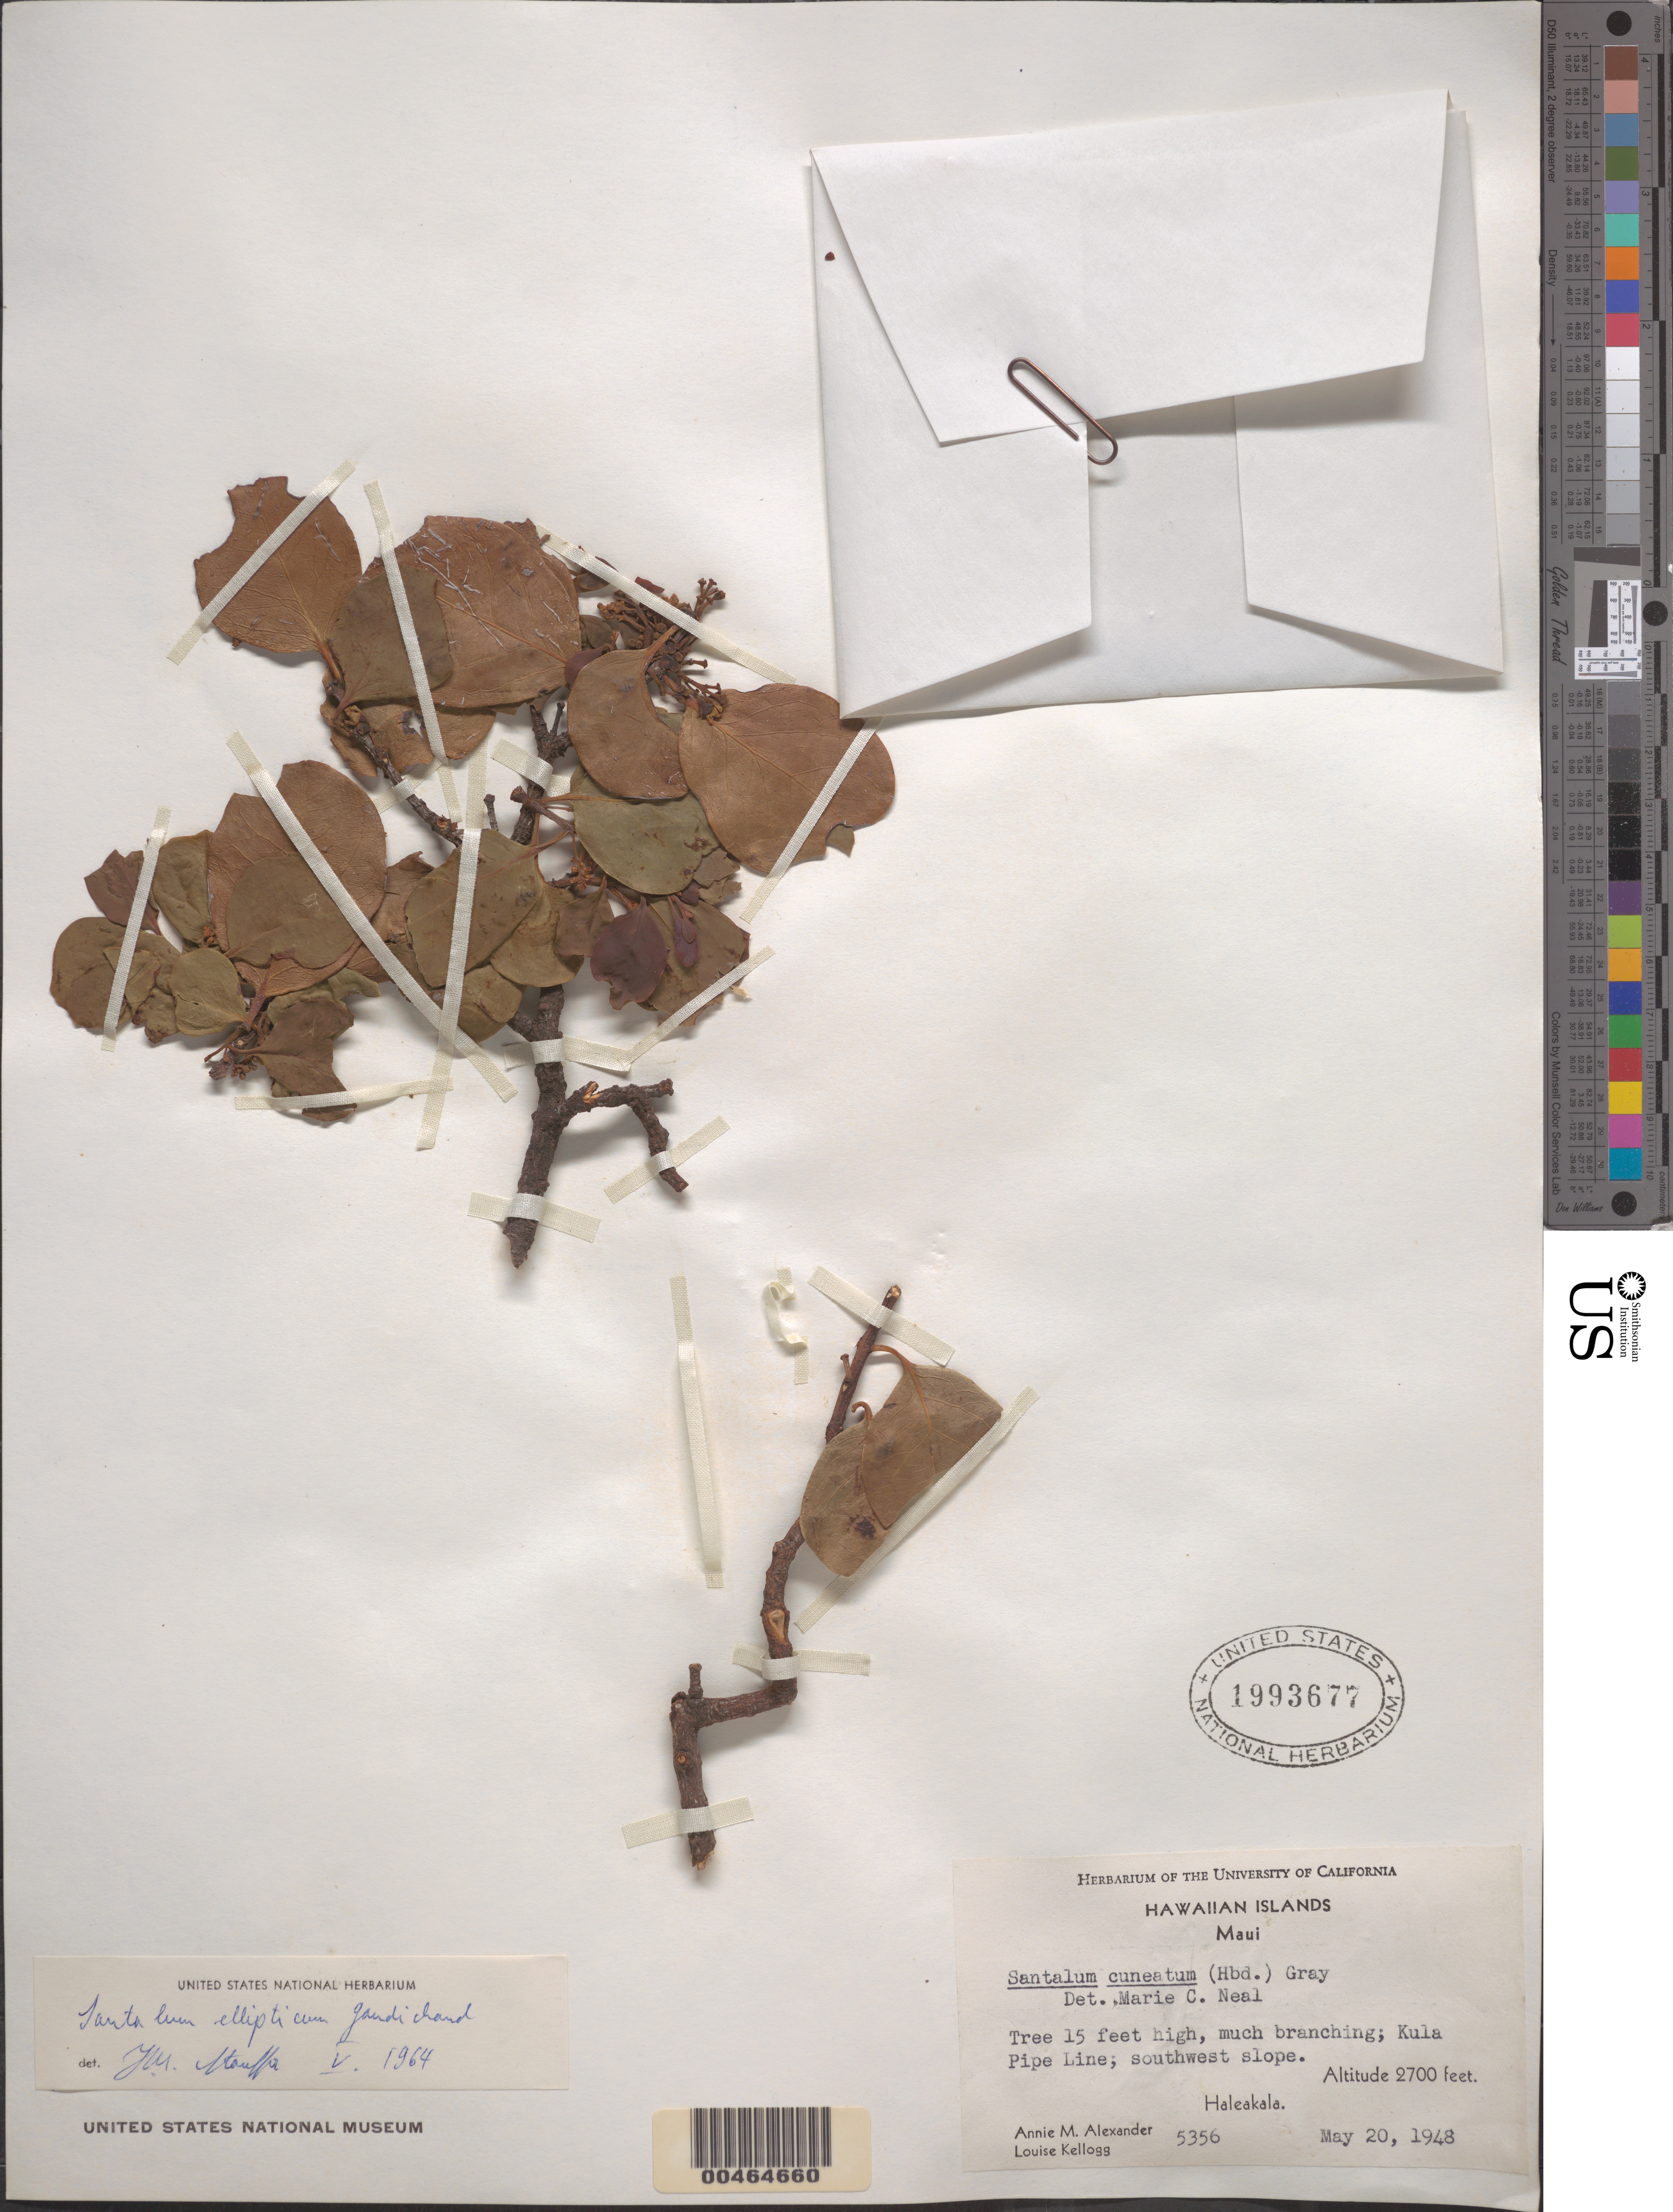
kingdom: Plantae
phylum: Tracheophyta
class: Magnoliopsida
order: Santalales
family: Santalaceae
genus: Santalum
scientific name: Santalum ellipticum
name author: Gaudich.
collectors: A. M. Alexander & L. Kellogg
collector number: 5356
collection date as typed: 20 May 1948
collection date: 1948-05-20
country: United States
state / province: Hawaii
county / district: Maui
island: Maui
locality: Kula Pipe Line, SW slope, Haleakala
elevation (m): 823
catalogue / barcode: US 1993677